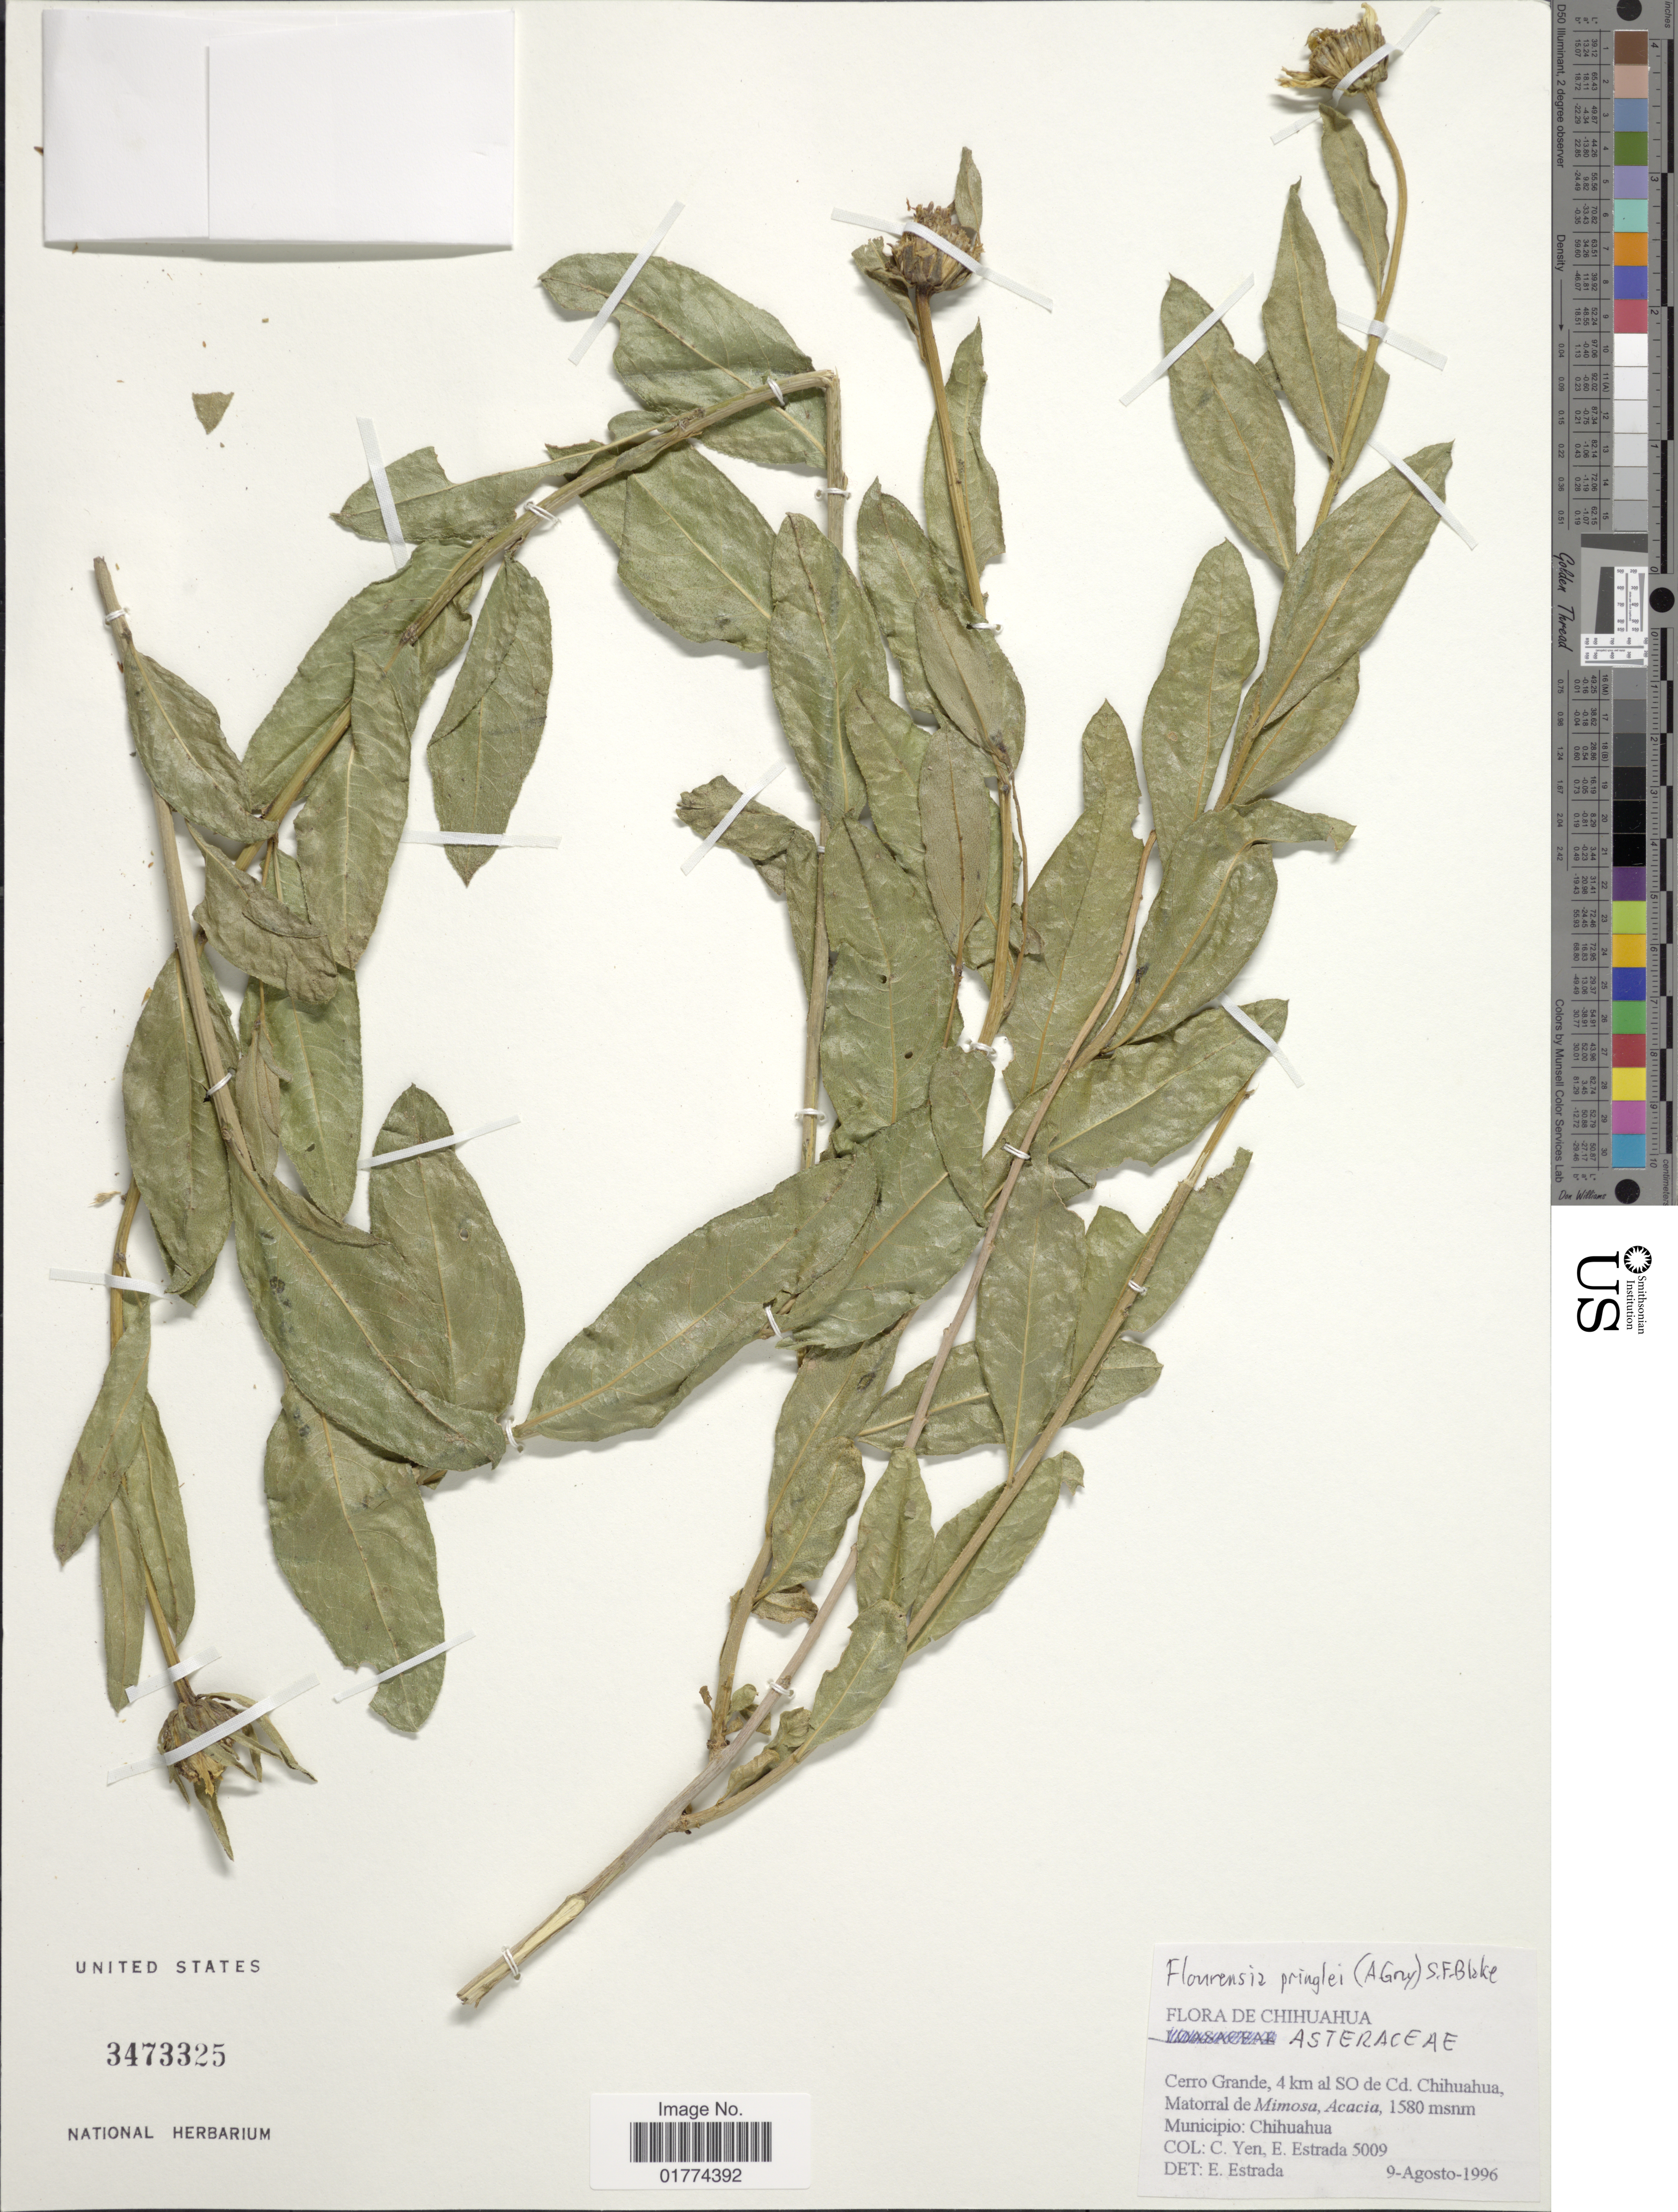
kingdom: Plantae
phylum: Tracheophyta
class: Magnoliopsida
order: Asterales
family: Asteraceae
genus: Flourensia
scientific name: Flourensia pringlei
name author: (A. Gray) S.F. Blake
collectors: C. Yen & E. Estrada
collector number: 5009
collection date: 1996-08-09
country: Mexico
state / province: Chihuahua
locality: Cerro Grande, 4 km al SO de Cd. Chihuahua. Municipio Chihuahua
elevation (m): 1580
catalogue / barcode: US 3473325